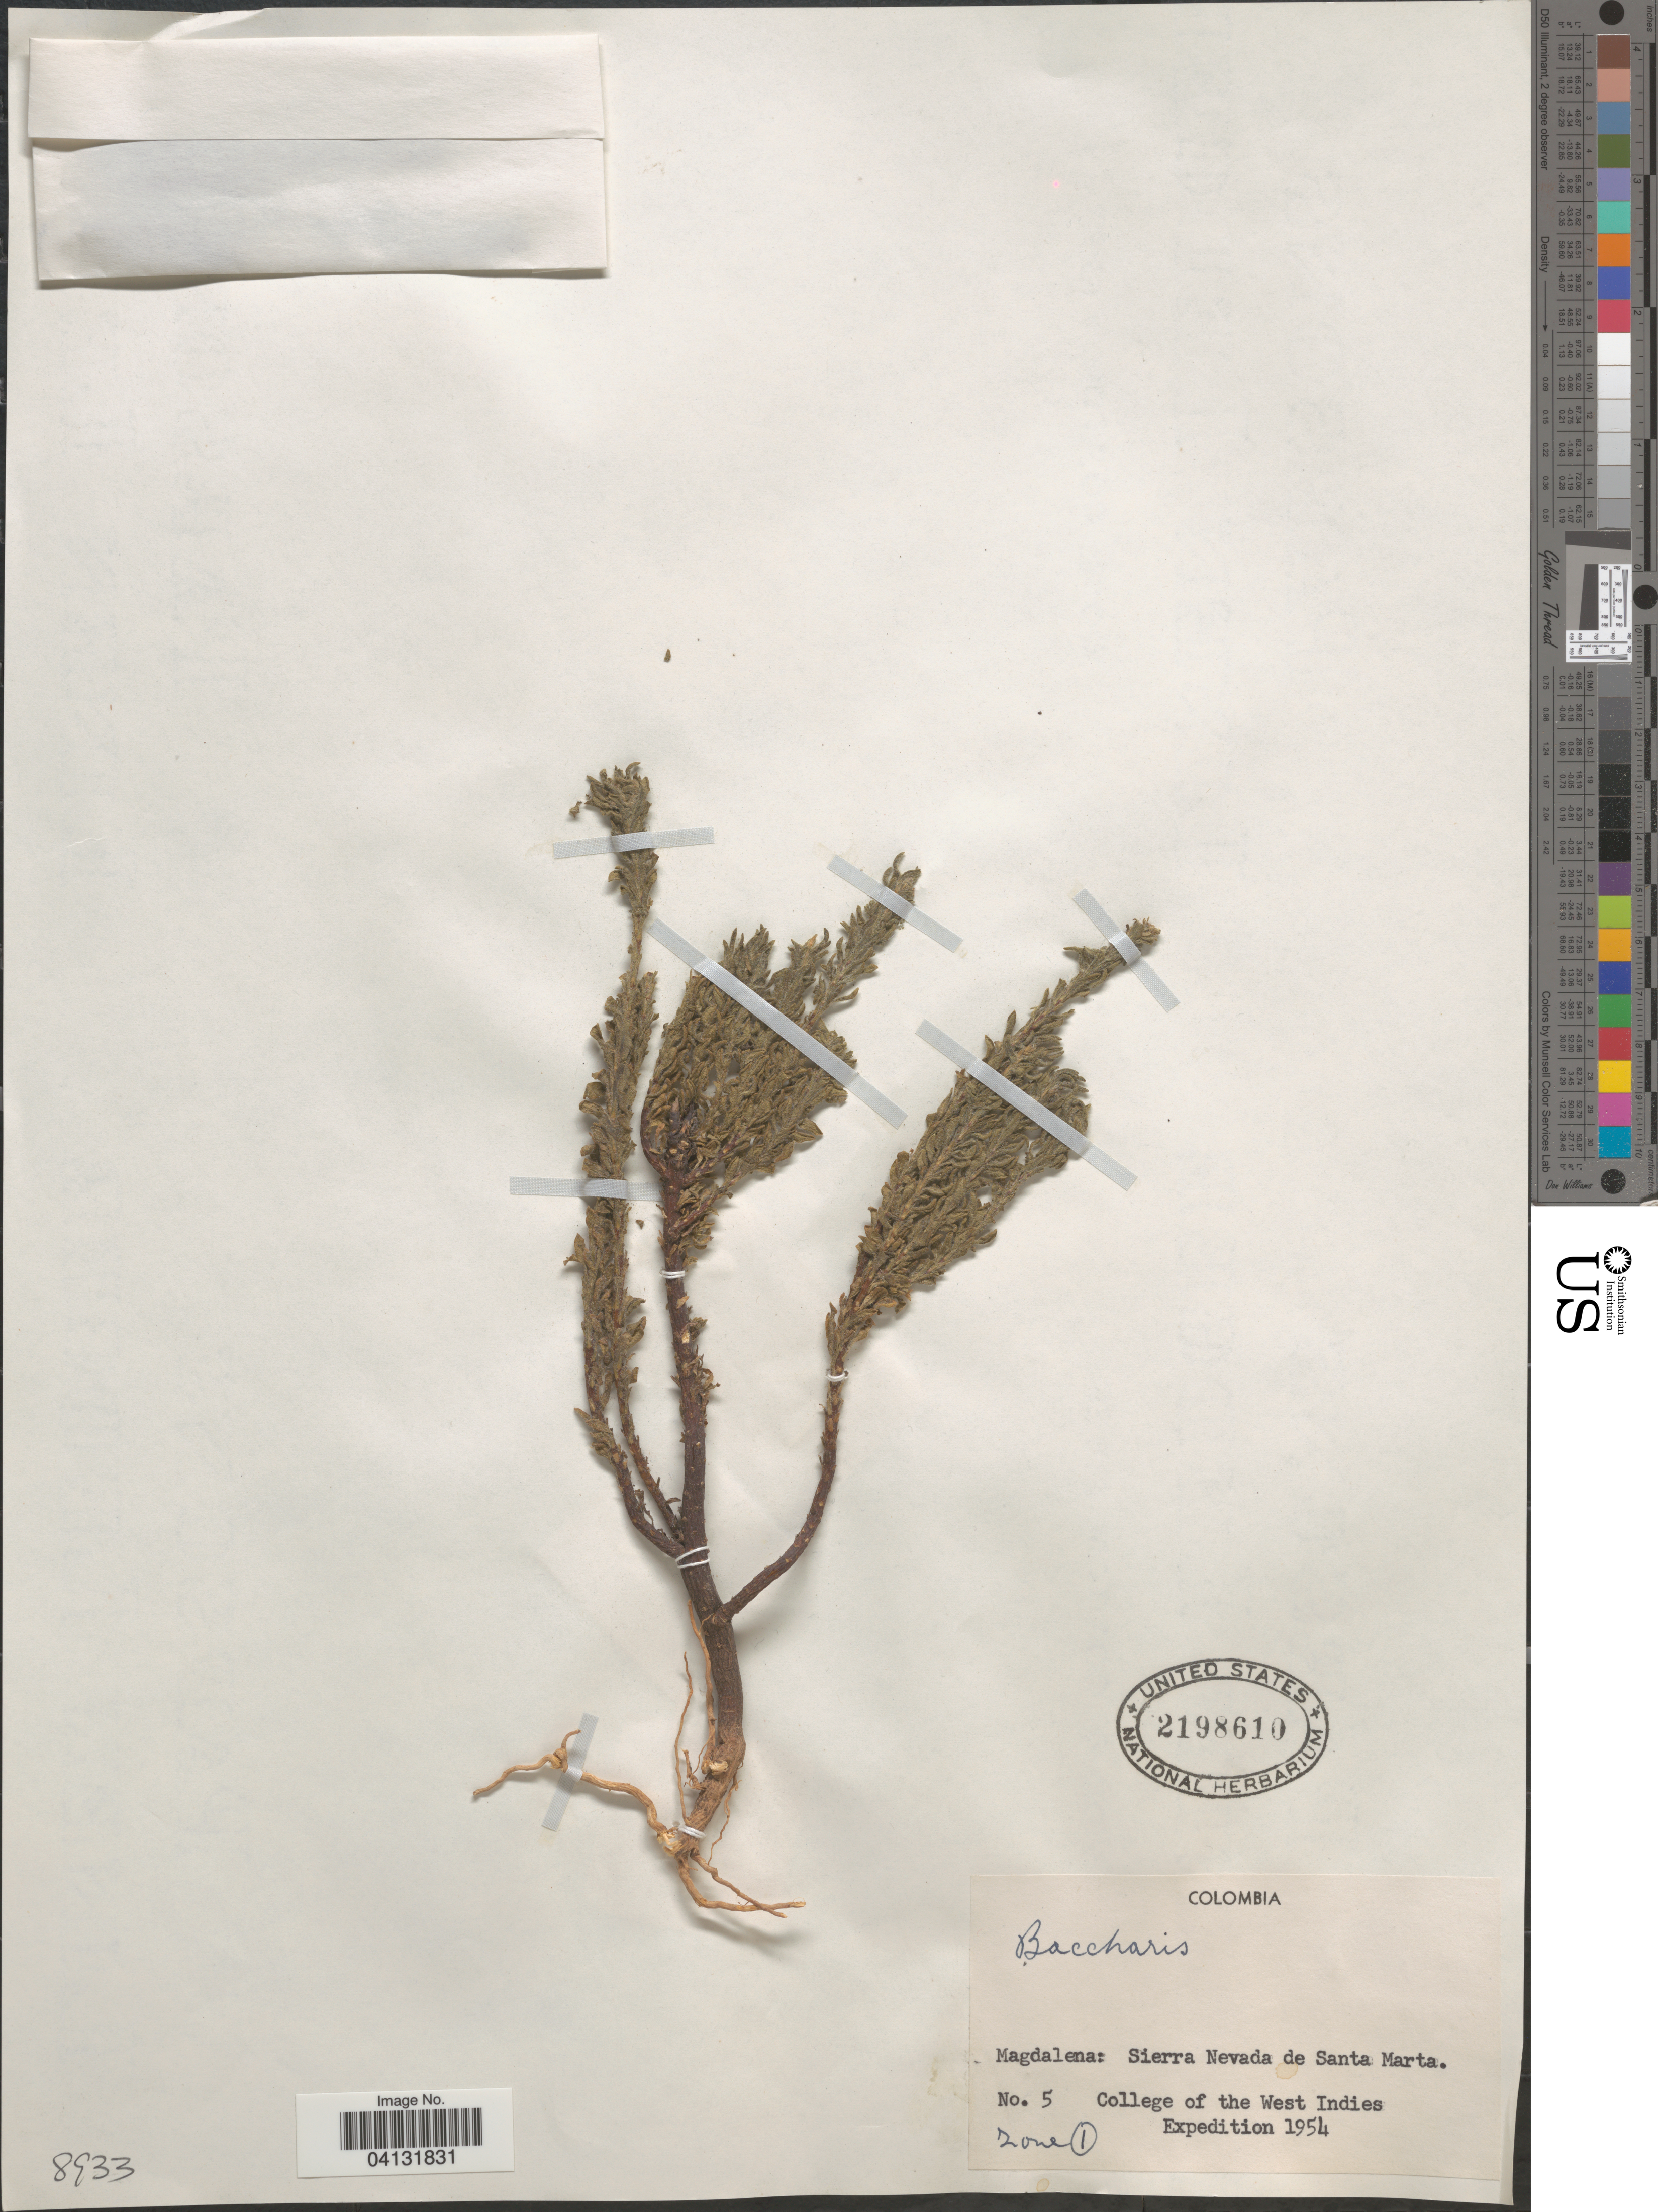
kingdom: Plantae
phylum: Tracheophyta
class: Magnoliopsida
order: Asterales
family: Asteraceae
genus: Baccharis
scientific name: Baccharis sp.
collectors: College of the West Indies Expedition 1954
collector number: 5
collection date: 1954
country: Colombia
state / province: Magdalena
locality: Sierra Nevada de Santa Marta.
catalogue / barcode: US 2198610